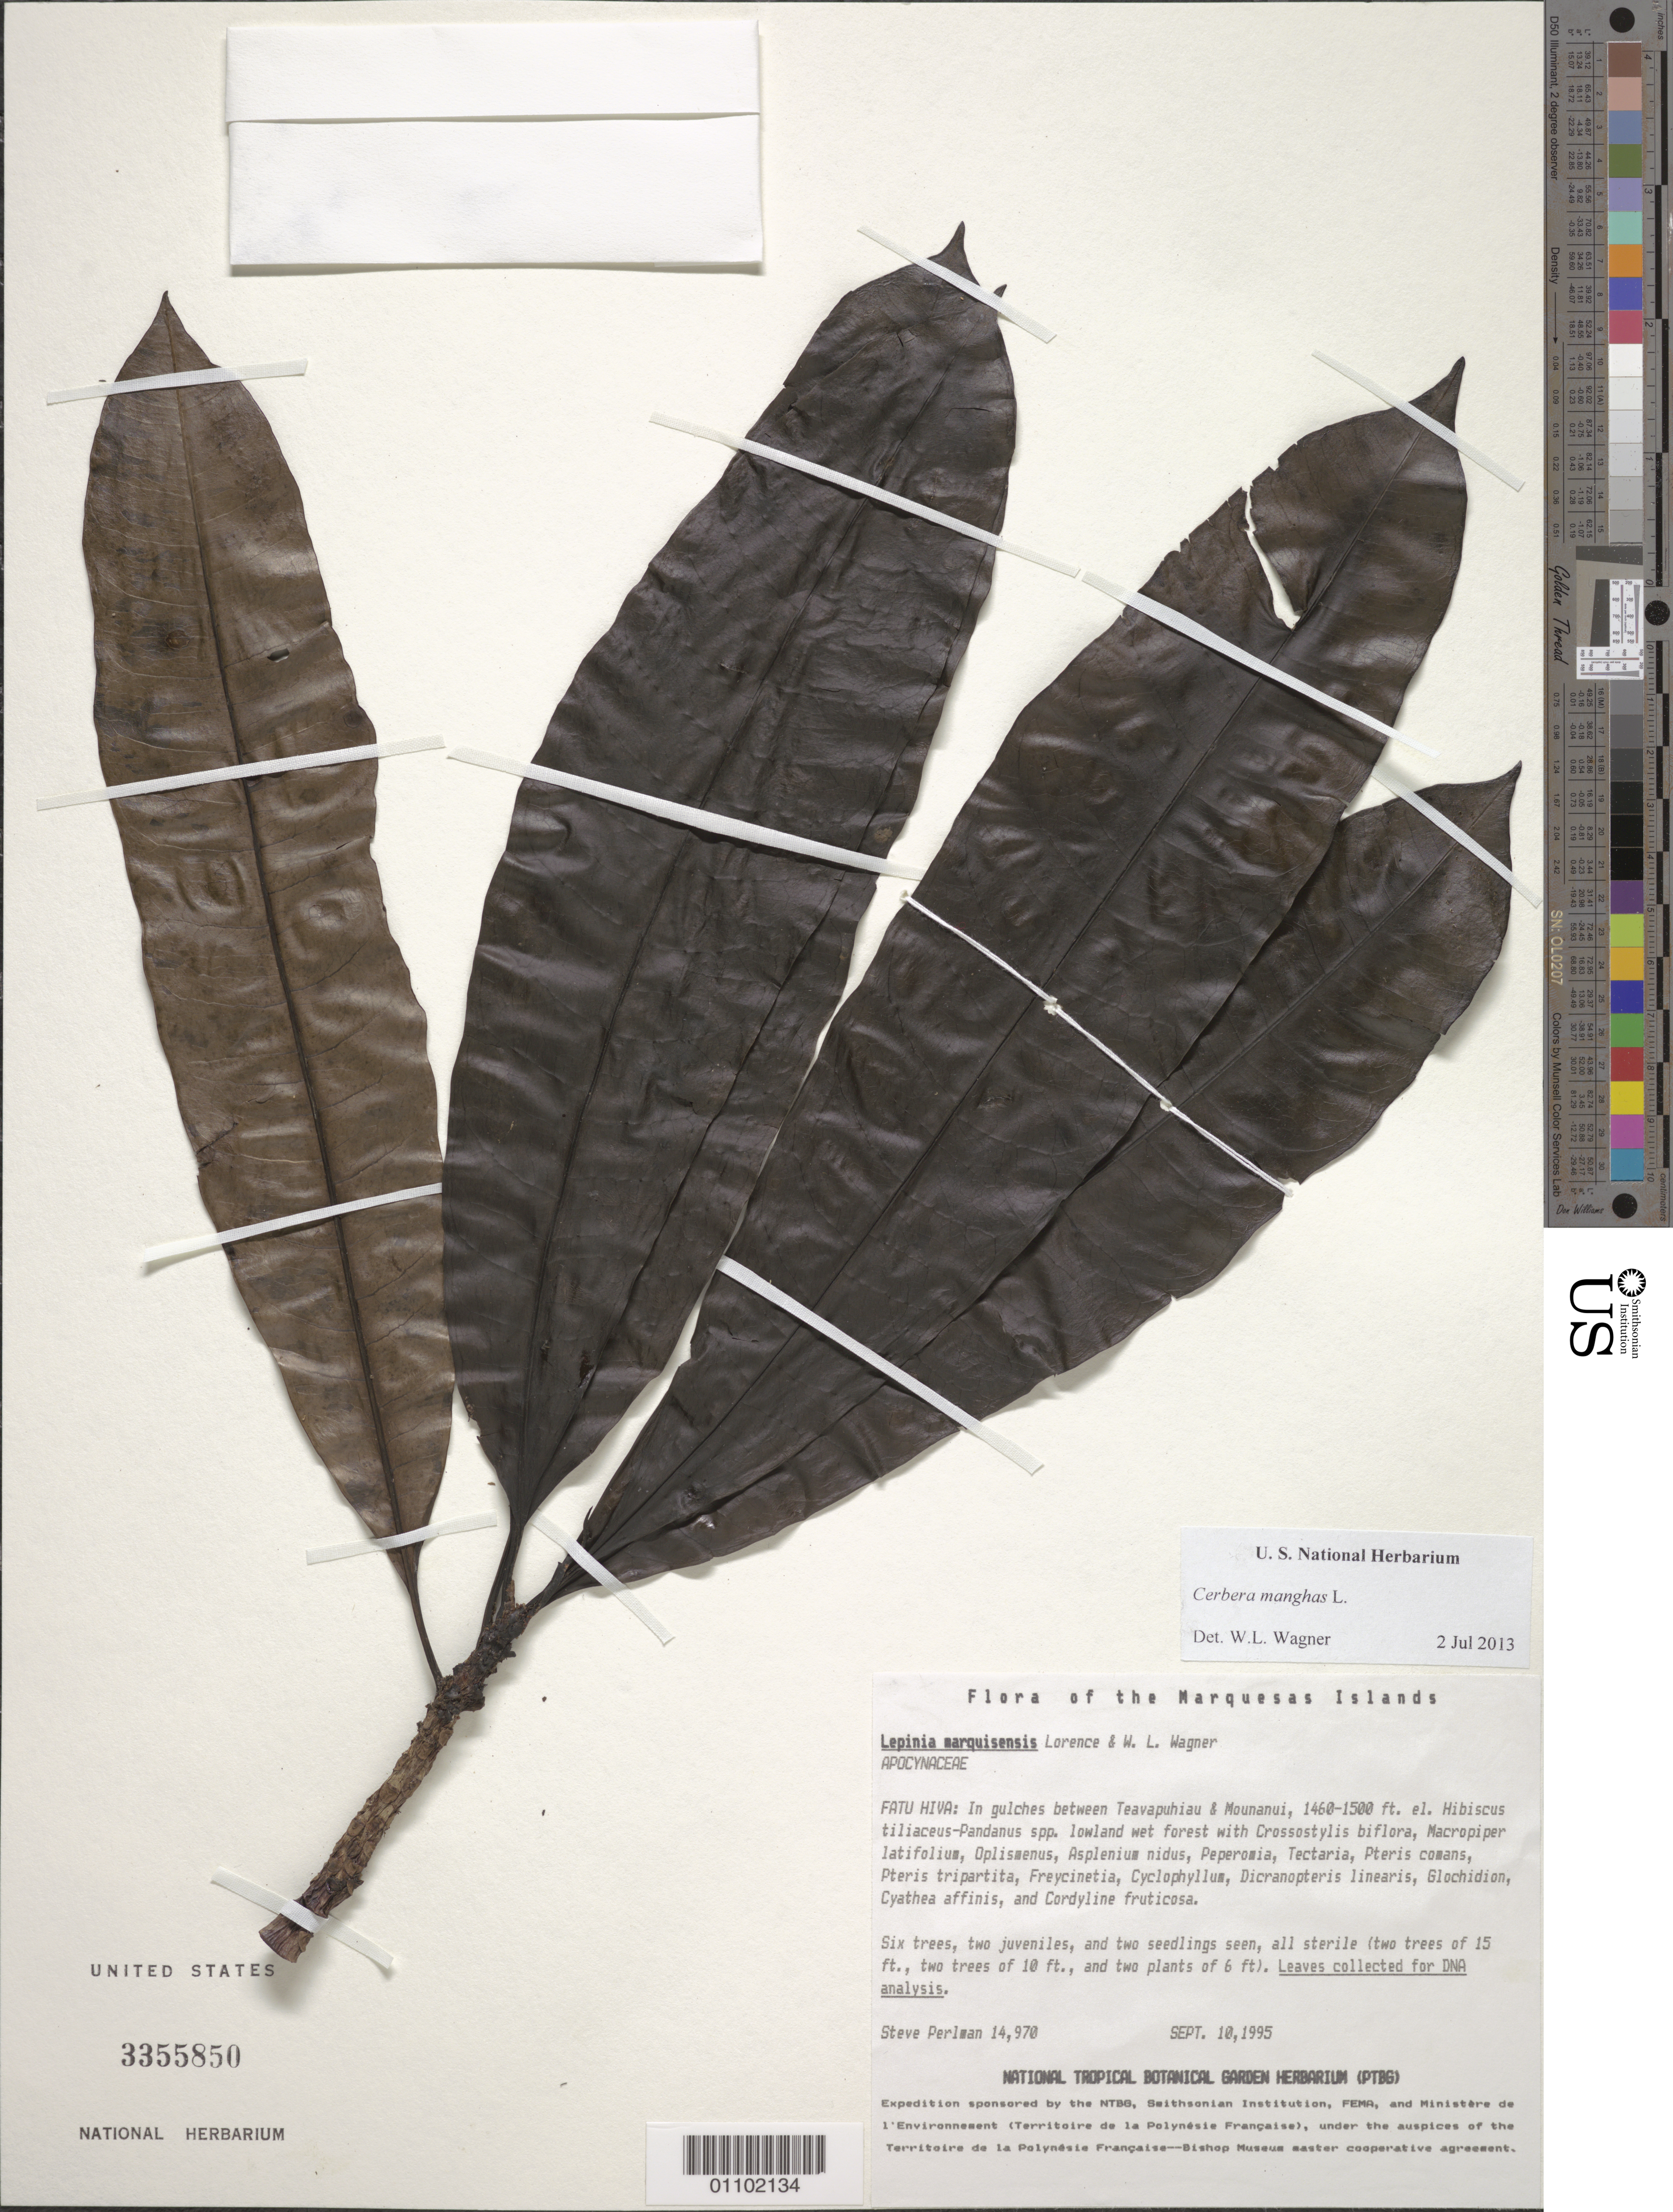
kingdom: Plantae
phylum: Tracheophyta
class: Magnoliopsida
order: Gentianales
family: Apocynaceae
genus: Cerbera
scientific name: Cerbera manghas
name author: L.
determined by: Lorence, David H., (PTBG), National Tropical Botanical Garden (UNITED STATES)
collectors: S. P. Perlman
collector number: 14970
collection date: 1995-09-10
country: French Polynesia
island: Fatu Hiva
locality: In gulches between Teavapuhiau & Mounanui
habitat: In Hibiscus tiliaceus-Pandanus spp. lowland wet forest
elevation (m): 457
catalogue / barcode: US 3355850